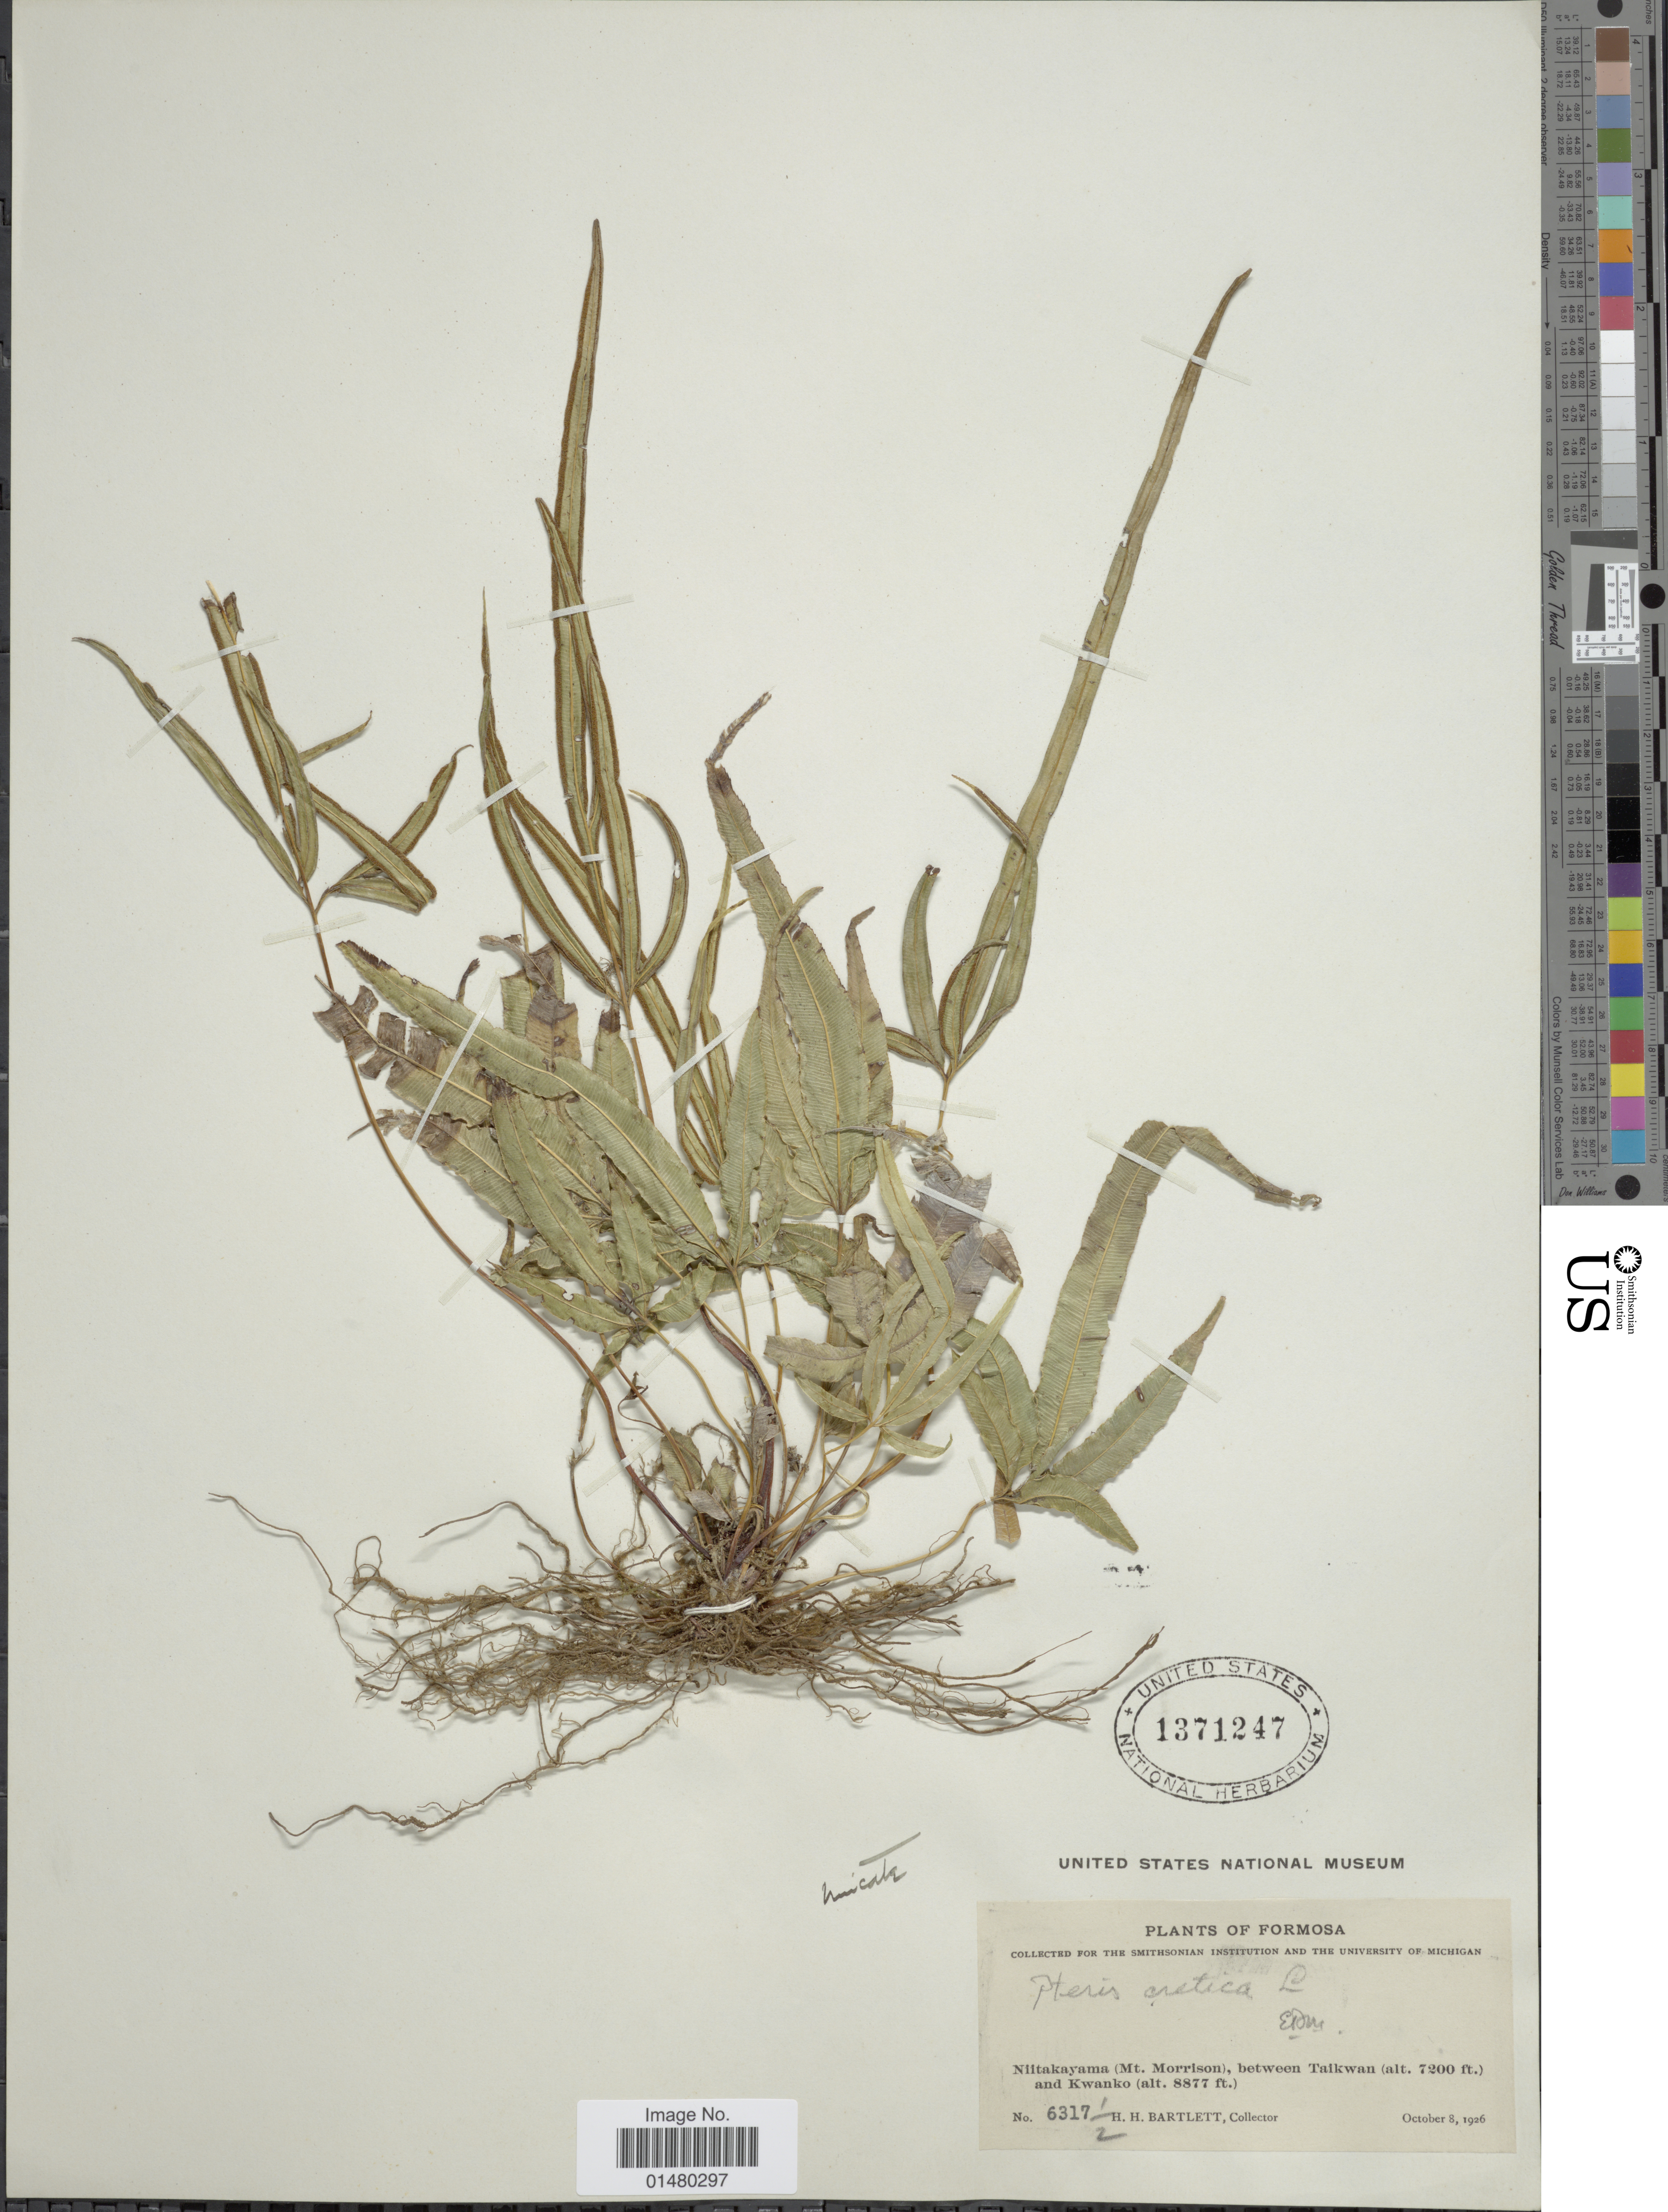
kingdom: Plantae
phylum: Tracheophyta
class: Polypodiopsida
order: Polypodiales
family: Pteridaceae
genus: Pteris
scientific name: Pteris cretica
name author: L.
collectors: H. H. Bartlett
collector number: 6317½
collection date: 1926-10-08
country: Taiwan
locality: Formosa, Niitakayam (Mt. Morrison), between Taikwan and Kwanko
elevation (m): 2195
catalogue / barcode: US 1371247